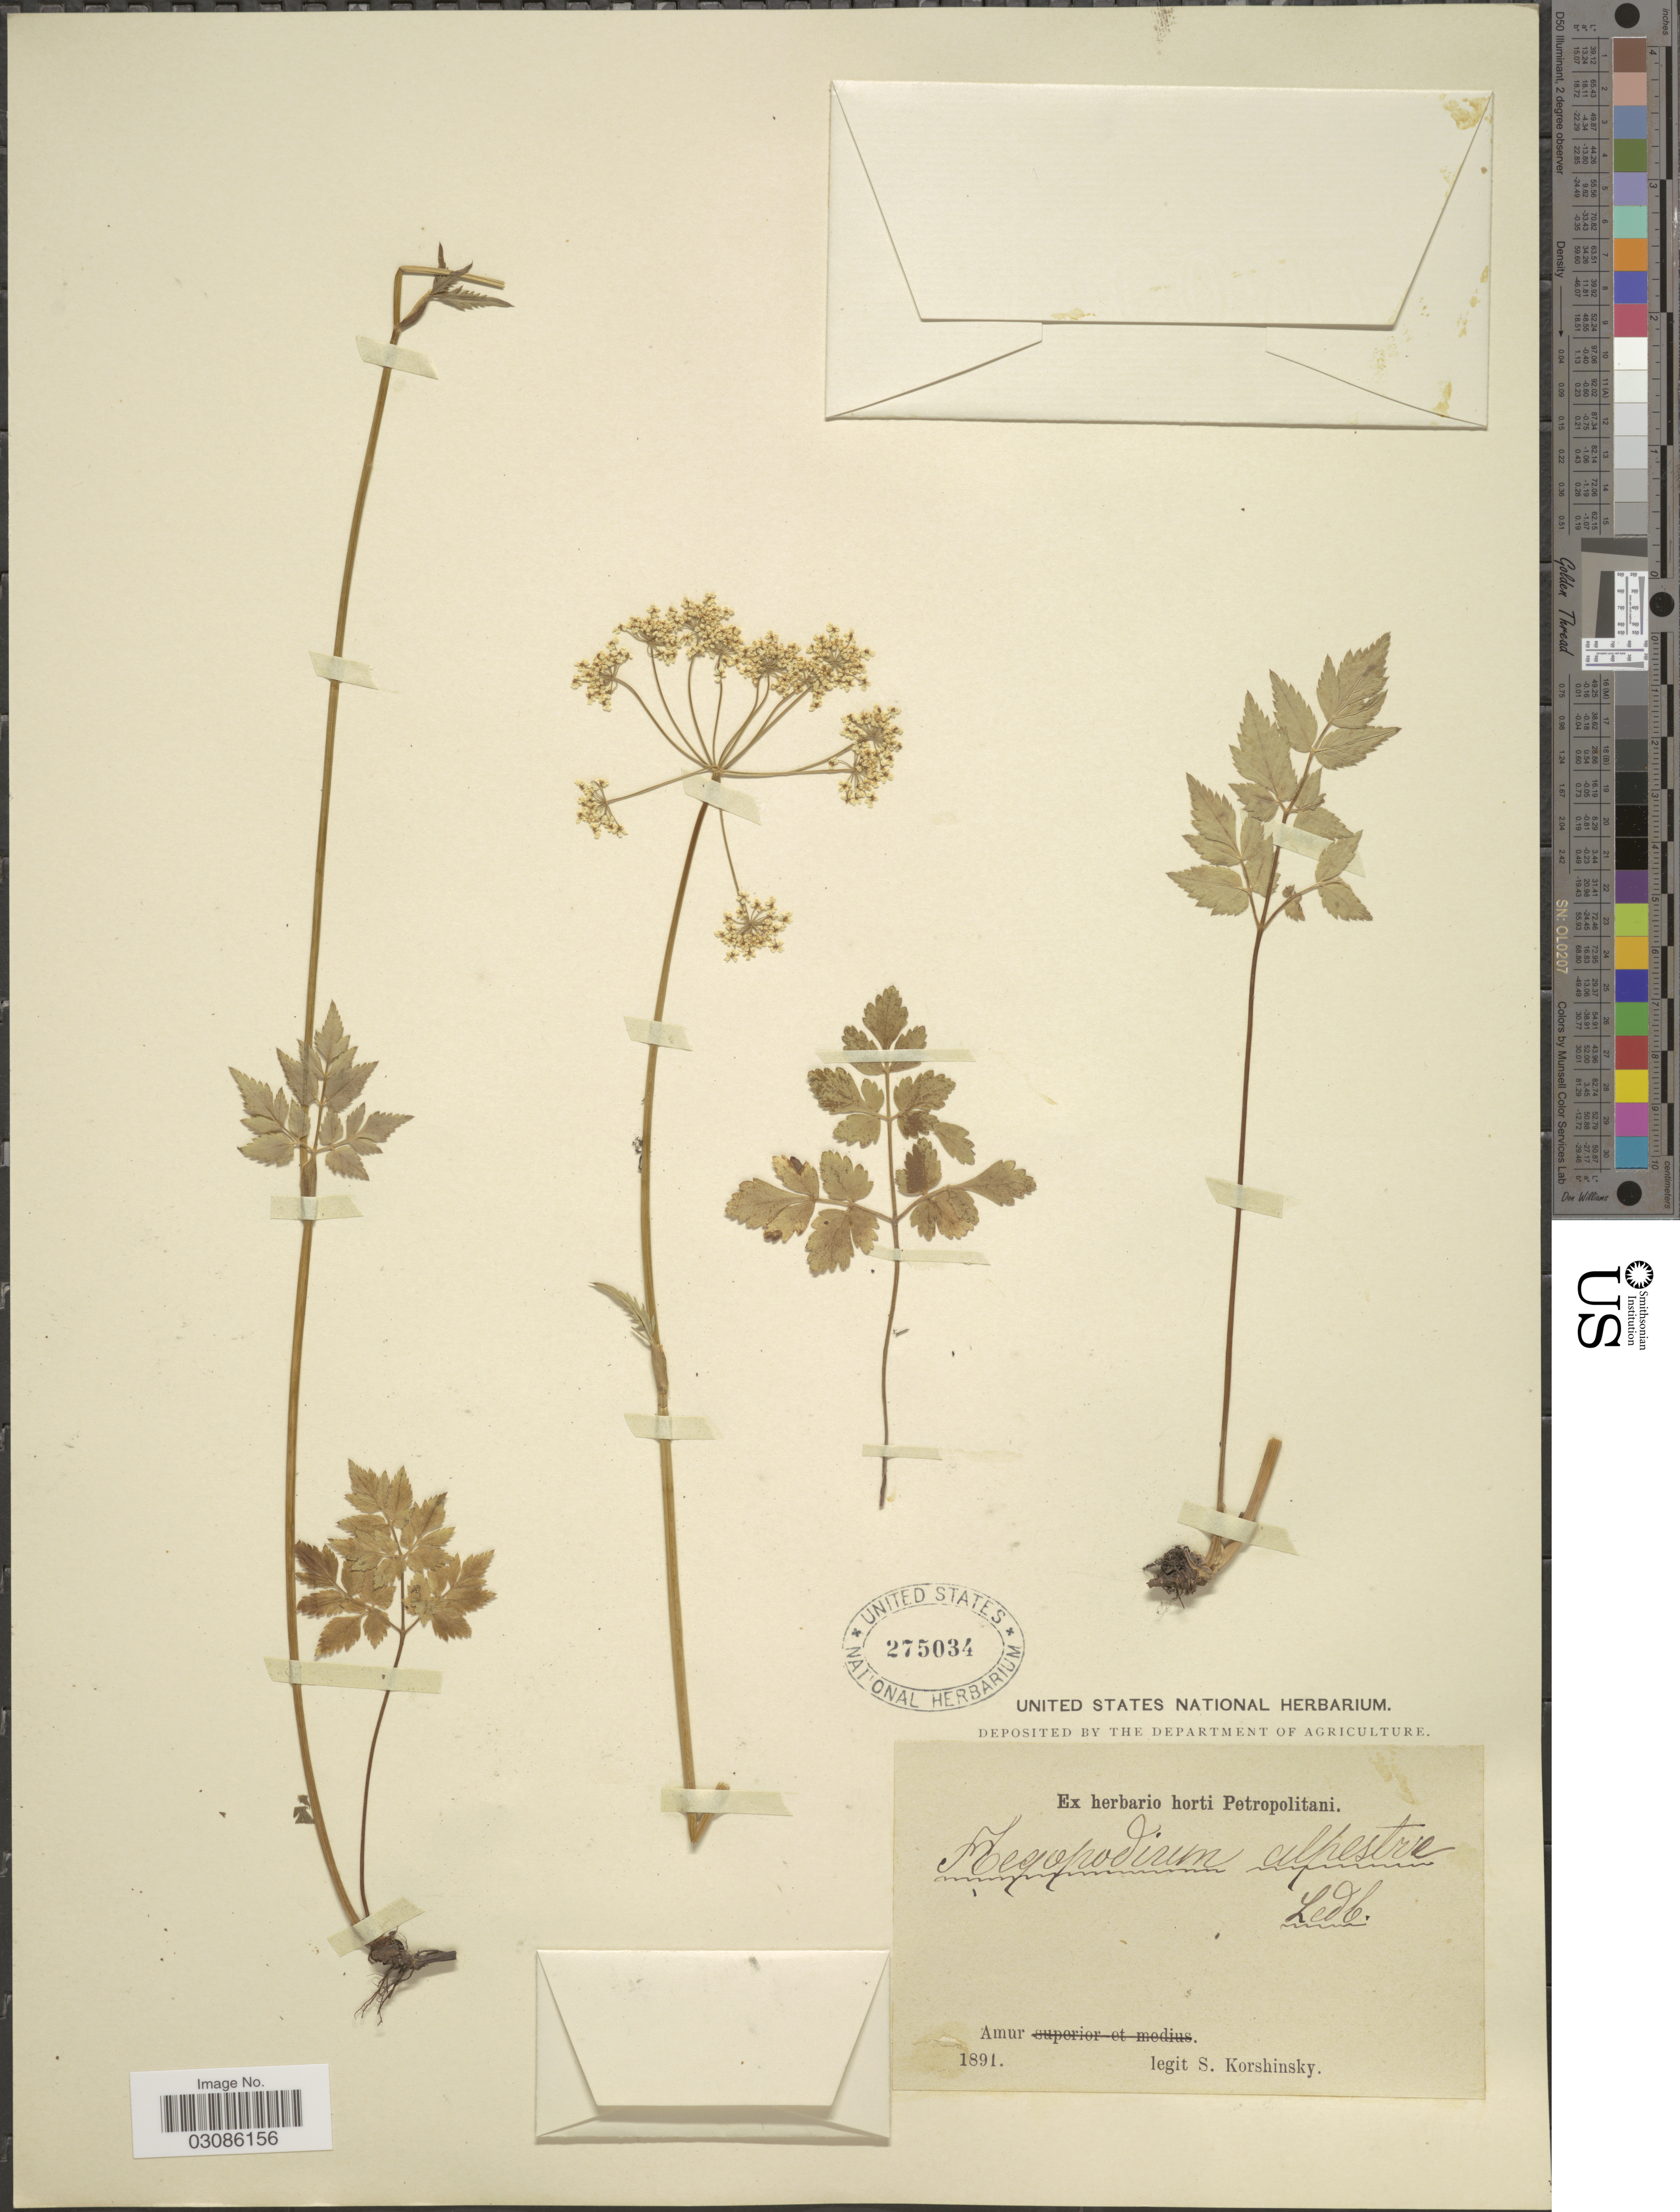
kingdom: Plantae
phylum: Tracheophyta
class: Magnoliopsida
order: Apiales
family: Apiaceae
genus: Aegopodium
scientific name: Aegopodium alpestre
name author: Ledeb.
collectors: S. I. Korshinsky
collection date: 1891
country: Russian Federation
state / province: Amur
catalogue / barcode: US 275034